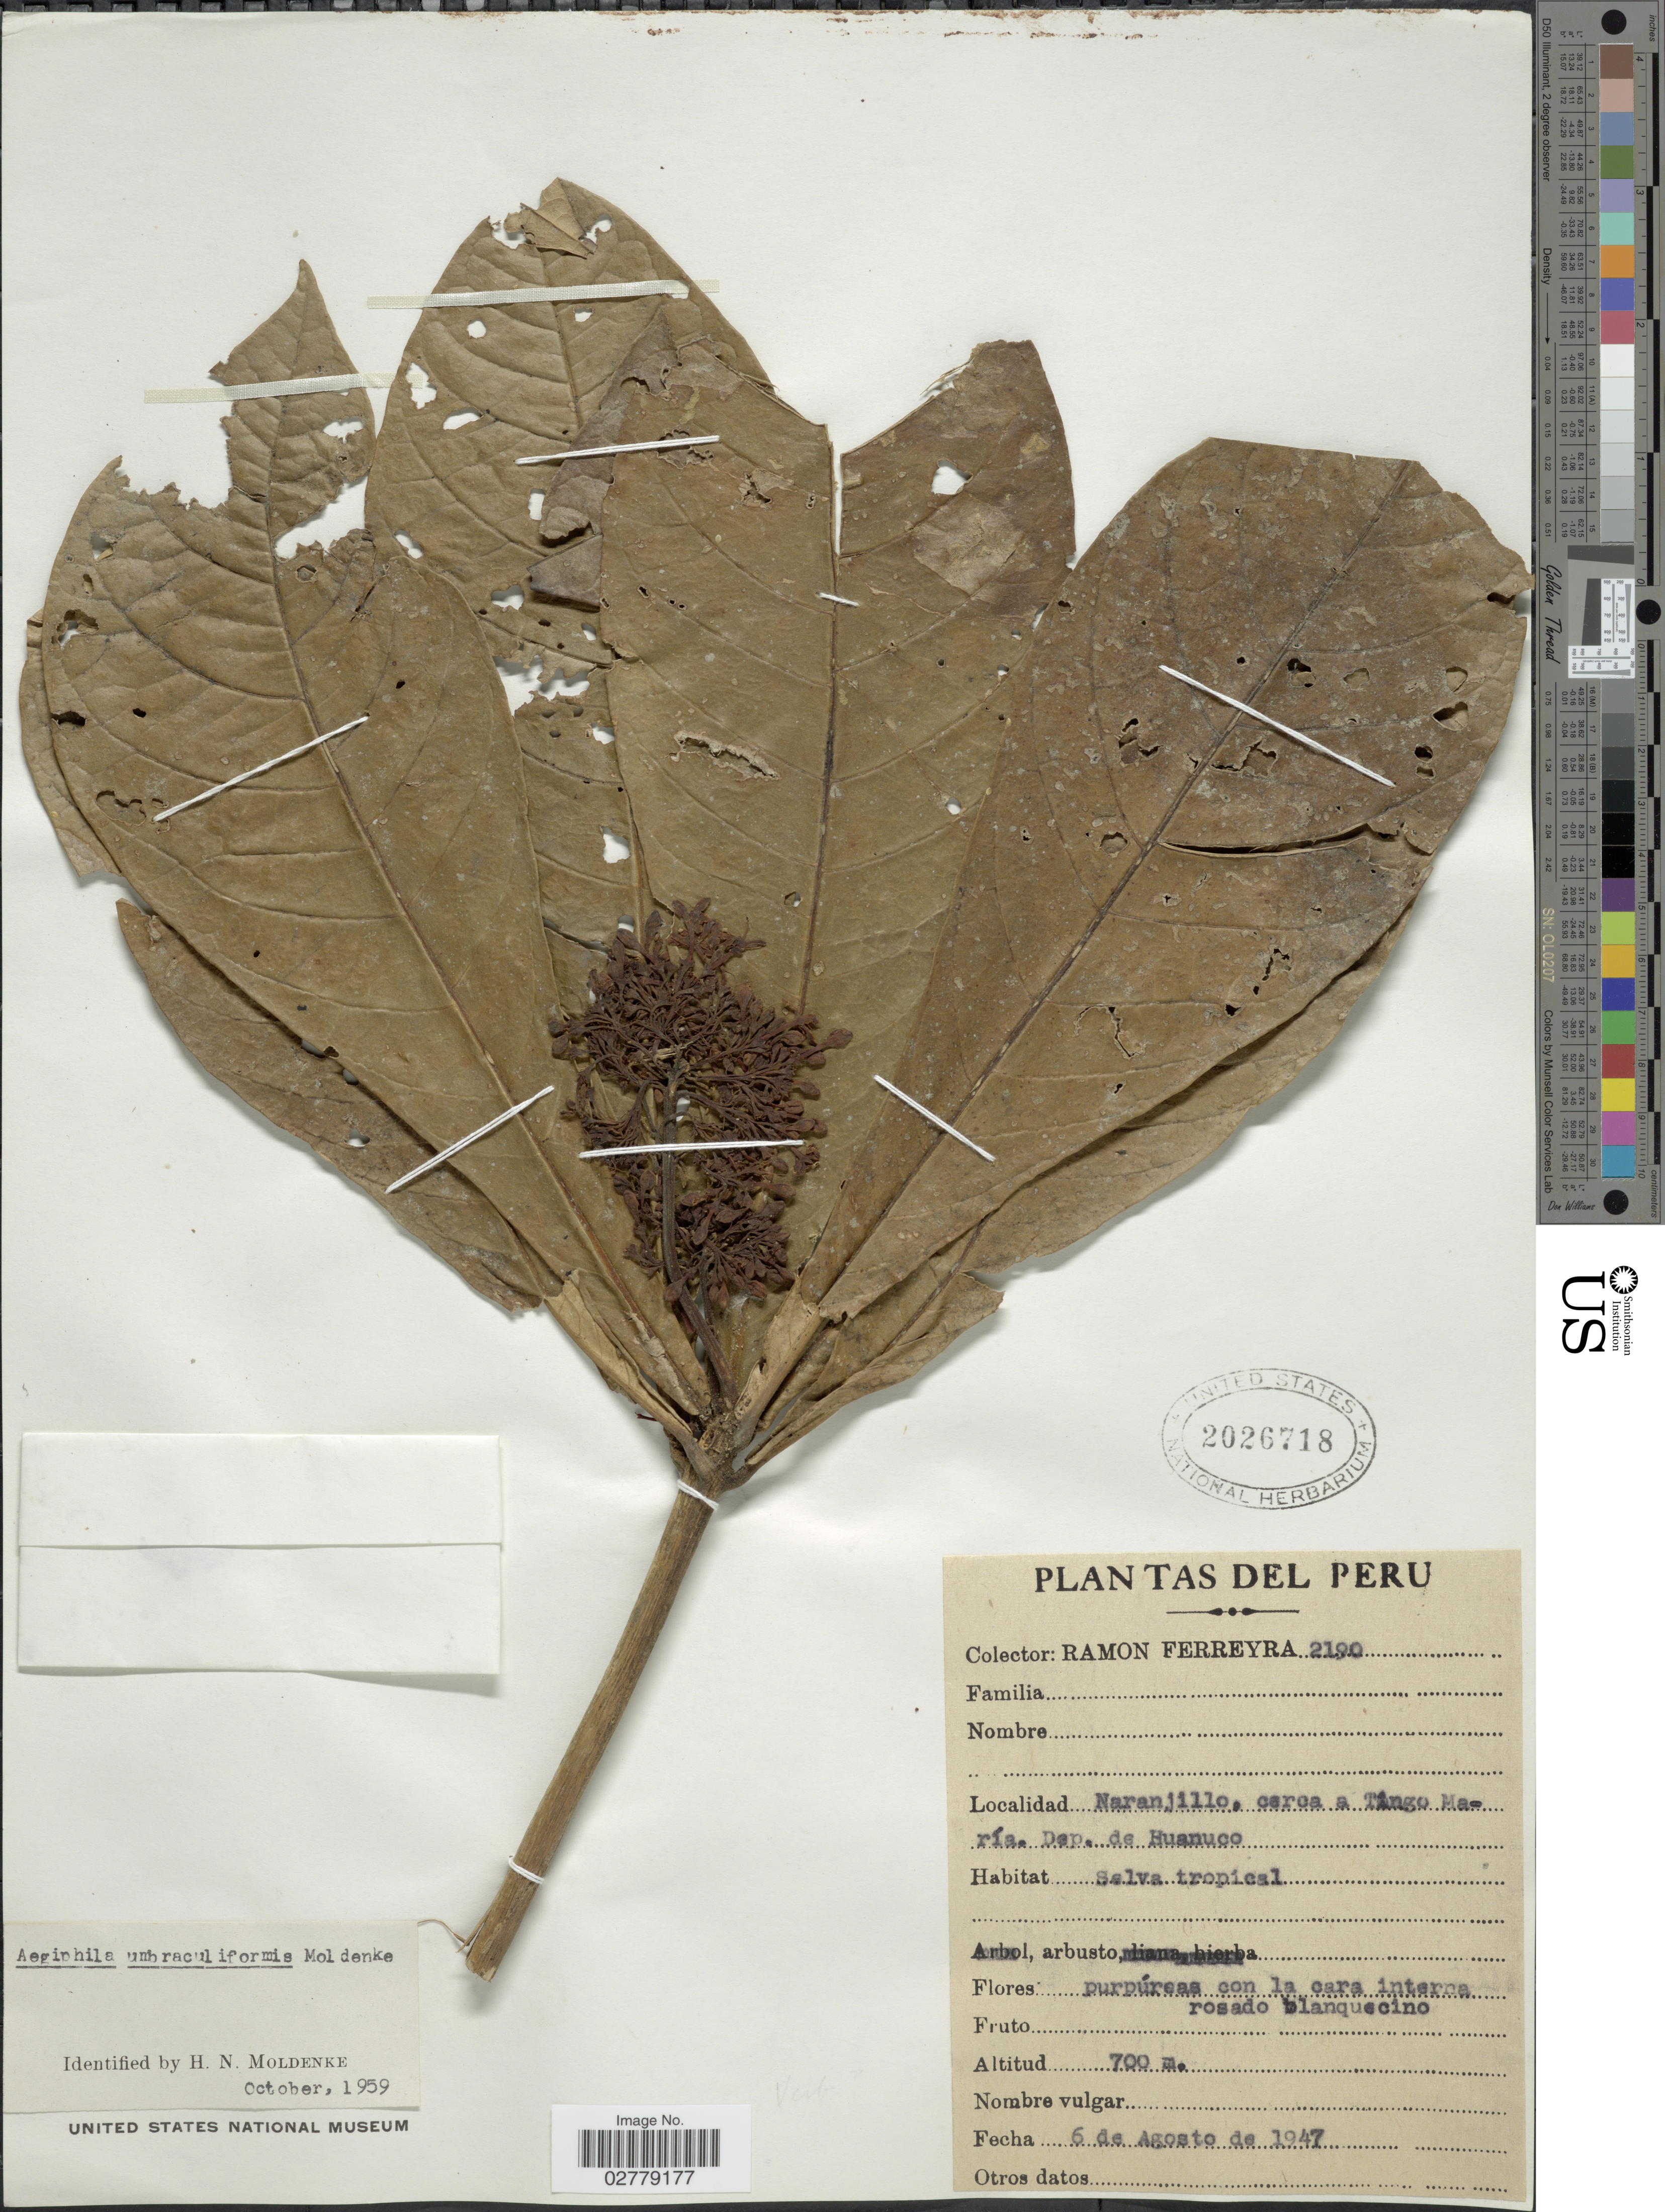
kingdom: Plantae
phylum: Tracheophyta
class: Magnoliopsida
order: Lamiales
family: Lamiaceae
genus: Aegiphila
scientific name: Aegiphila umbraculiformis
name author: Moldenke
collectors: R. A. Ferreyra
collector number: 2190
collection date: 1947-08-06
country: Peru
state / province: Huánuco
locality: Naranjillo, cerca a Tingo María, Dep. de Huanuco.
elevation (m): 700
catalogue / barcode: US 2026718